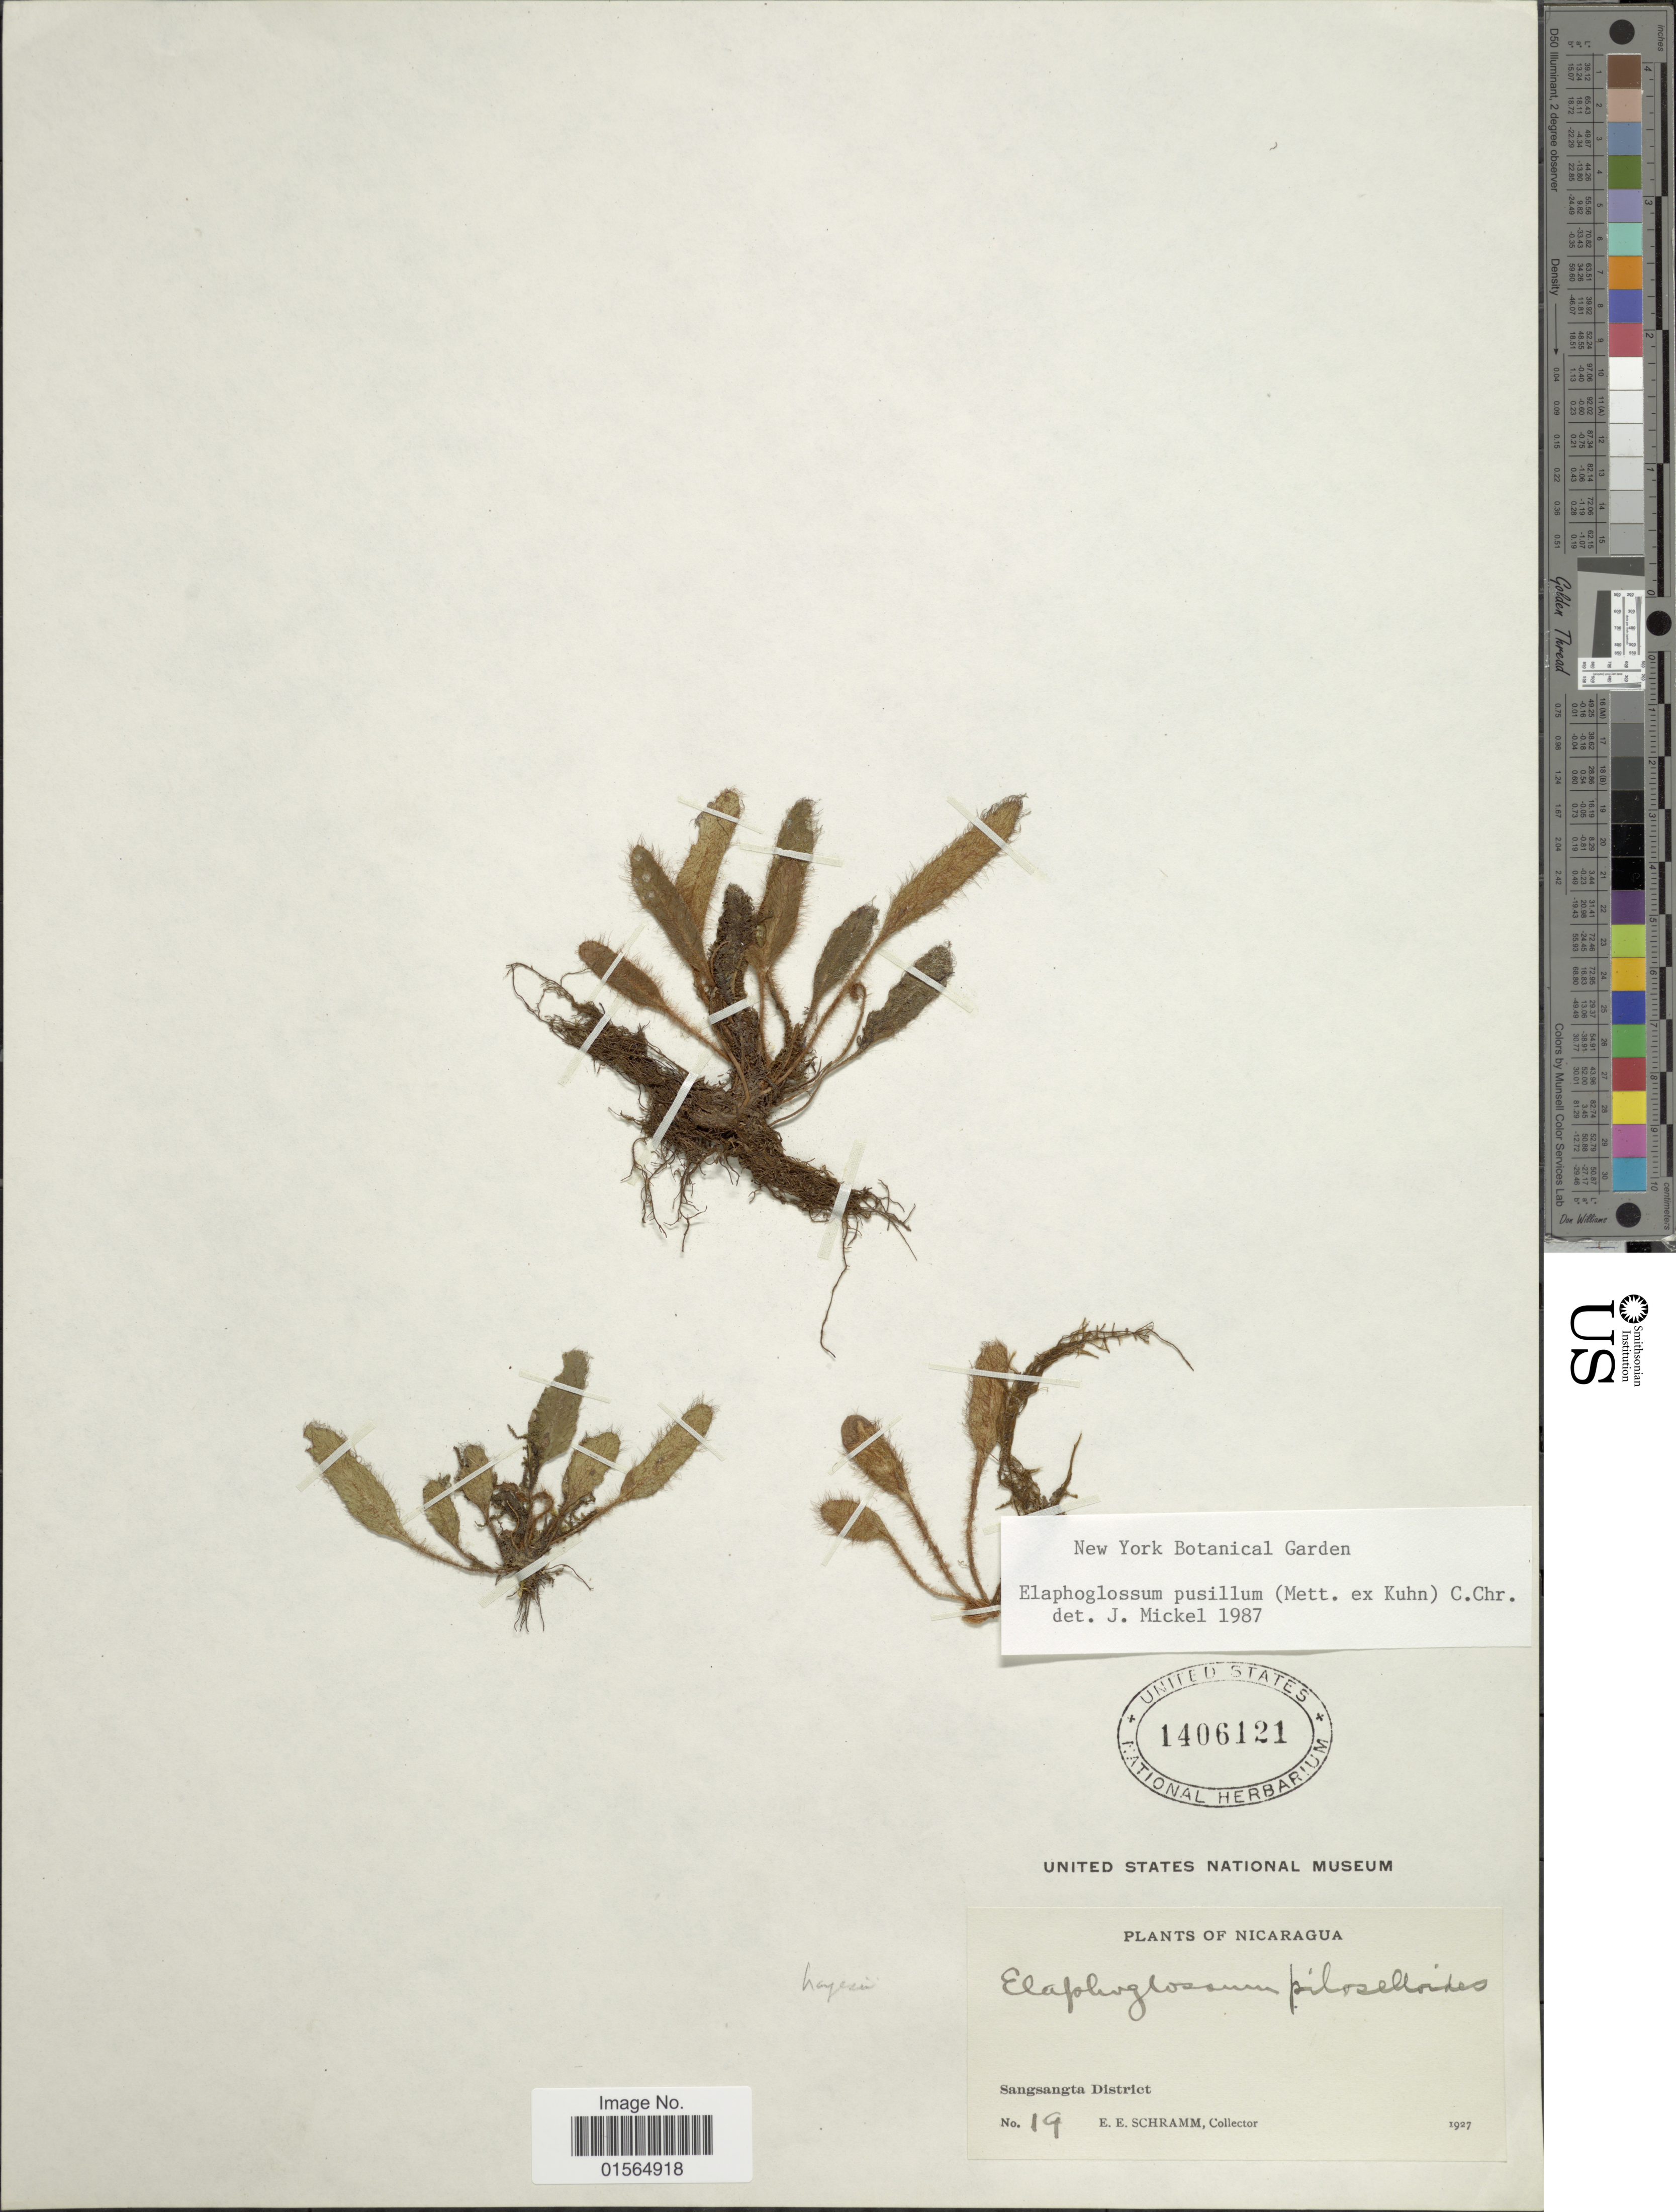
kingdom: Plantae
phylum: Tracheophyta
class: Polypodiopsida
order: Polypodiales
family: Dryopteridaceae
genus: Elaphoglossum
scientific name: Elaphoglossum pusillum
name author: (Mett. ex Kuhn) C. Chr.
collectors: E. Schramm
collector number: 19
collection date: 1927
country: Nicaragua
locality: Sansangta District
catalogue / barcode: US 1406121